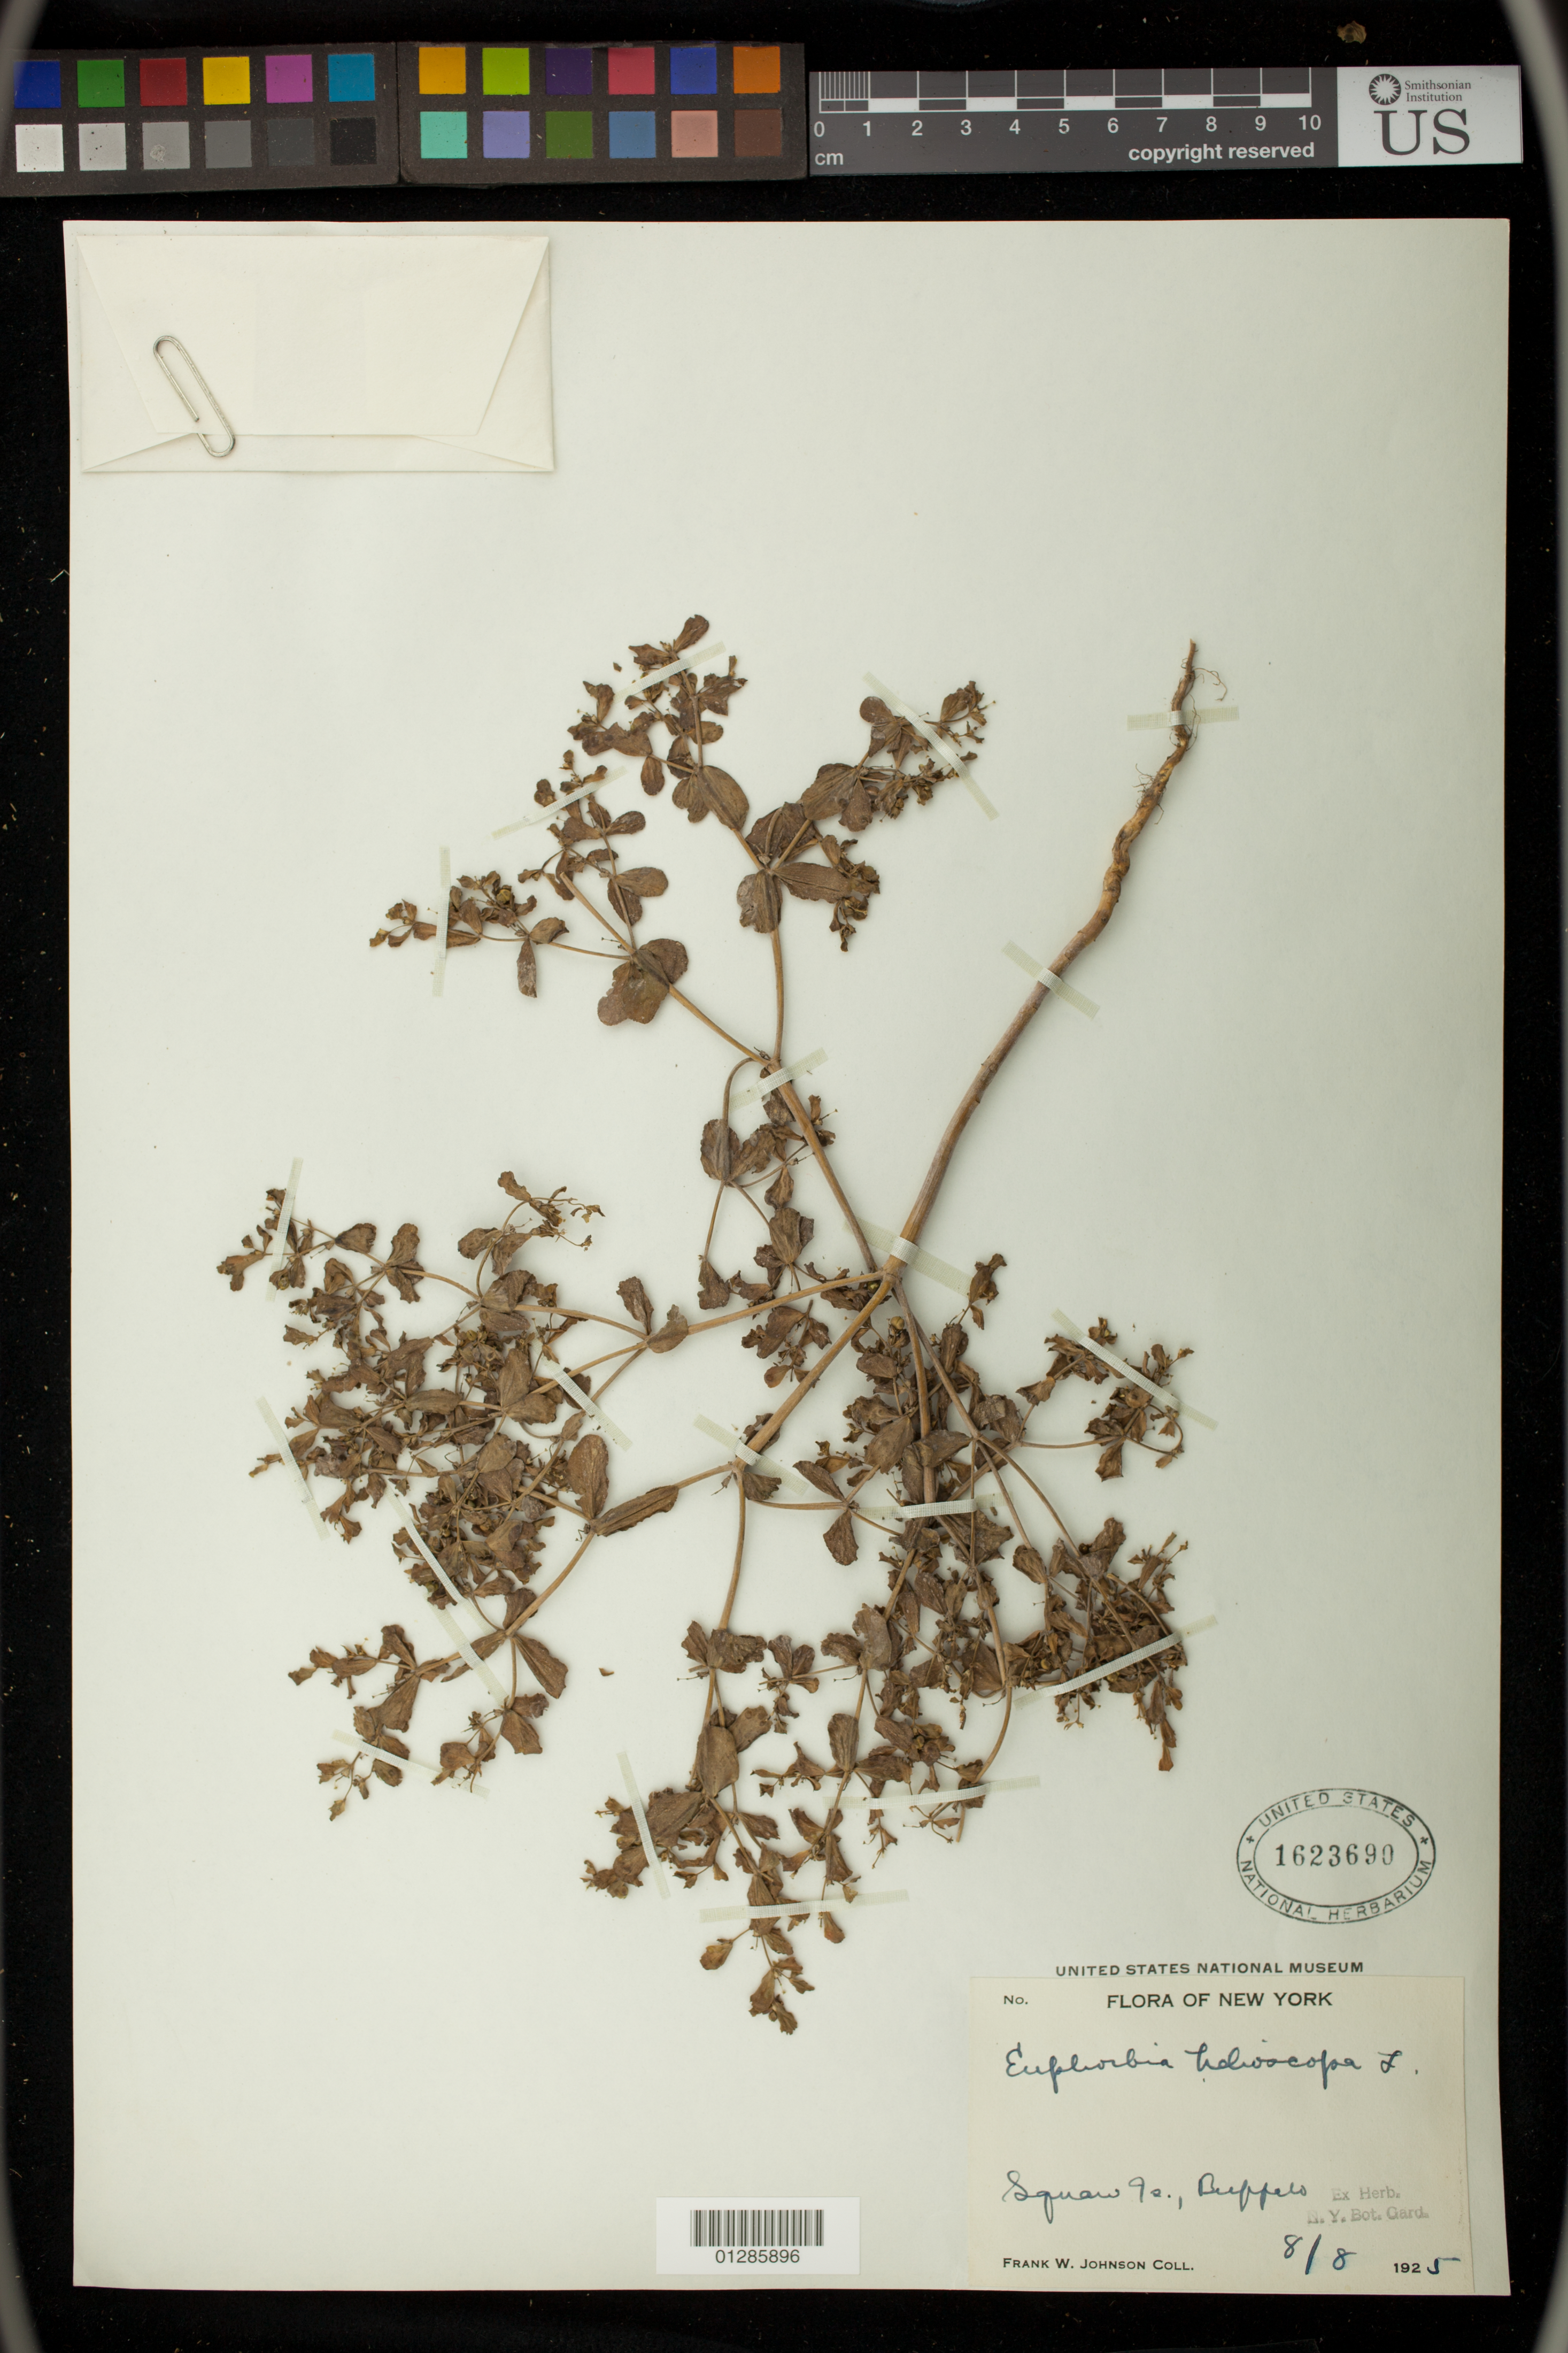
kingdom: Plantae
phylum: Tracheophyta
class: Magnoliopsida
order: Malpighiales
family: Euphorbiaceae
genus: Euphorbia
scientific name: Euphorbia helioscopia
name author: L.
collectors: F. W. Johnson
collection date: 1925-08-08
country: United States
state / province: New York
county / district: Erie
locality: Squaw Is., Buffalo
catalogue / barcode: US 1623690